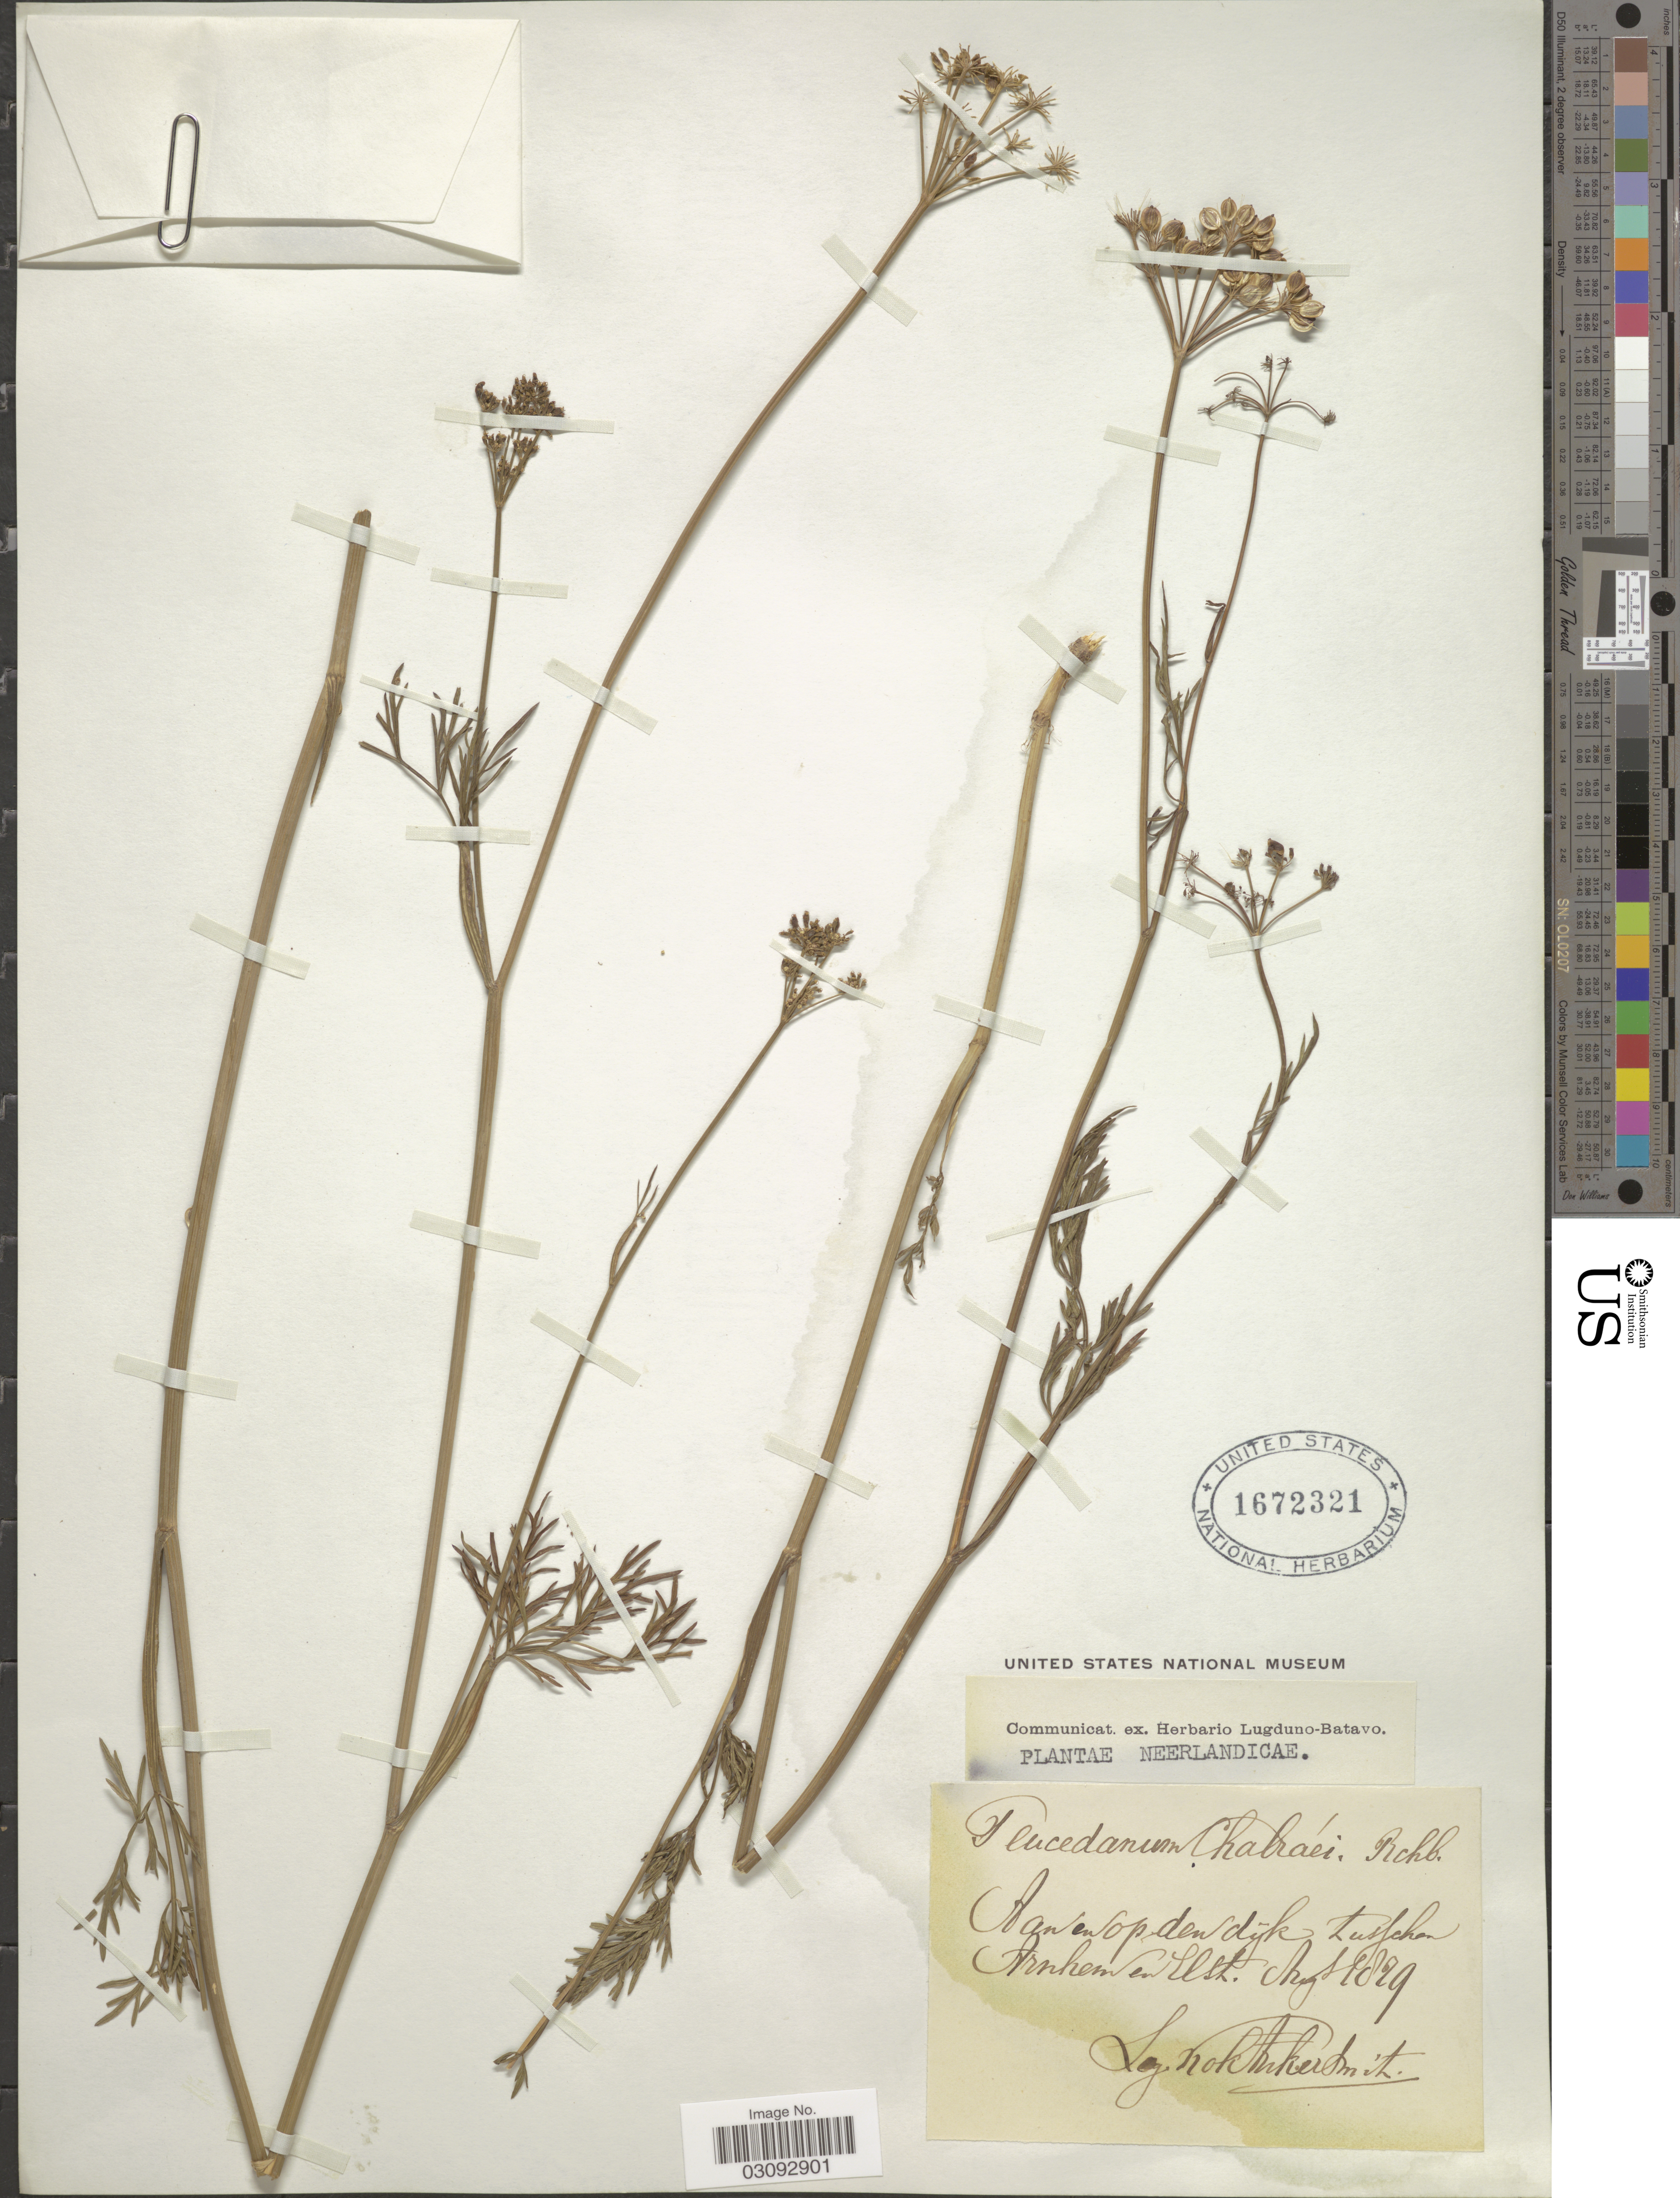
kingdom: Plantae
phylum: Tracheophyta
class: Magnoliopsida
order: Apiales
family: Apiaceae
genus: Peucedanum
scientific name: Peucedanum chabraei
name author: (Jacq.) Rchb.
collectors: Kok Ankersmit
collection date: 1829-08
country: Netherlands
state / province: Gelderland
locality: Aan en op den dijk, tuschen Arnhem en Elst.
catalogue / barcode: US 1672321